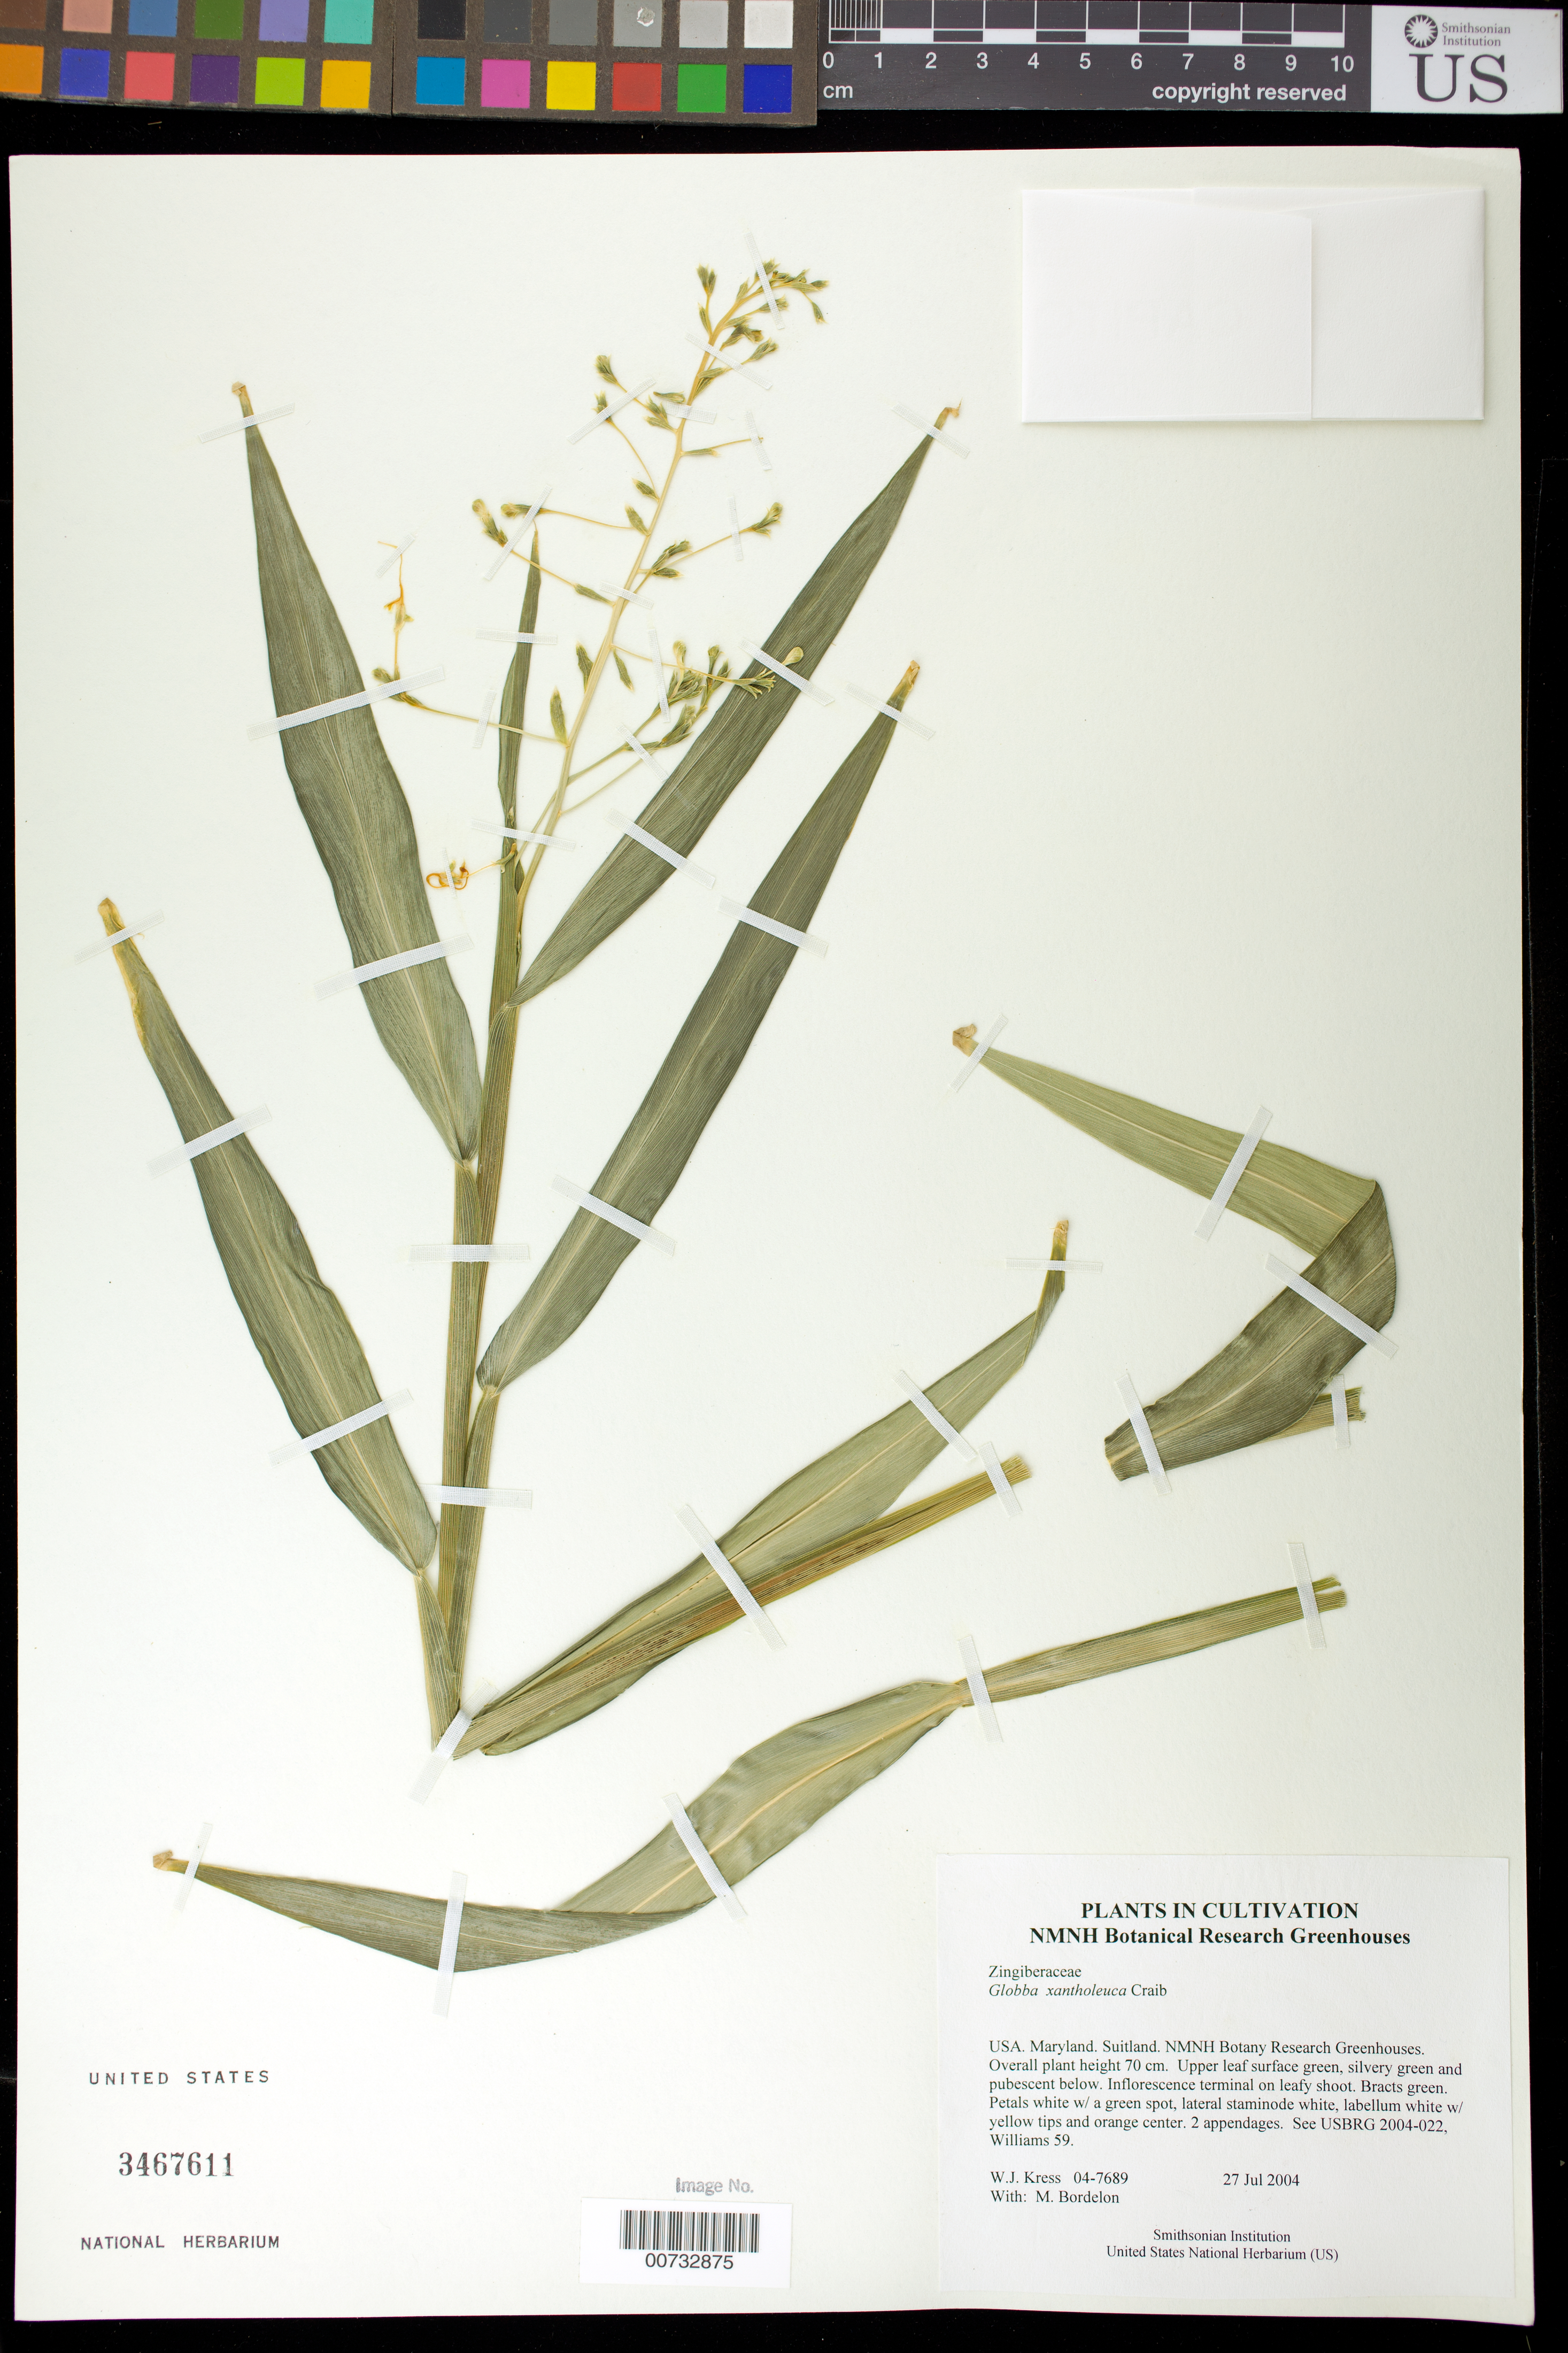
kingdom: Plantae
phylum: Tracheophyta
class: Liliopsida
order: Zingiberales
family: Zingiberaceae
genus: Globba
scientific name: Globba xantholeuca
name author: Craib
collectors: W. J. Kress & M. Bordelon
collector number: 04-7689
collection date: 2004-07-27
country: United States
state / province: Maryland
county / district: Prince George's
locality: NMNH Botany Research Greenhouses. Suitland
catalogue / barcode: US 3467611